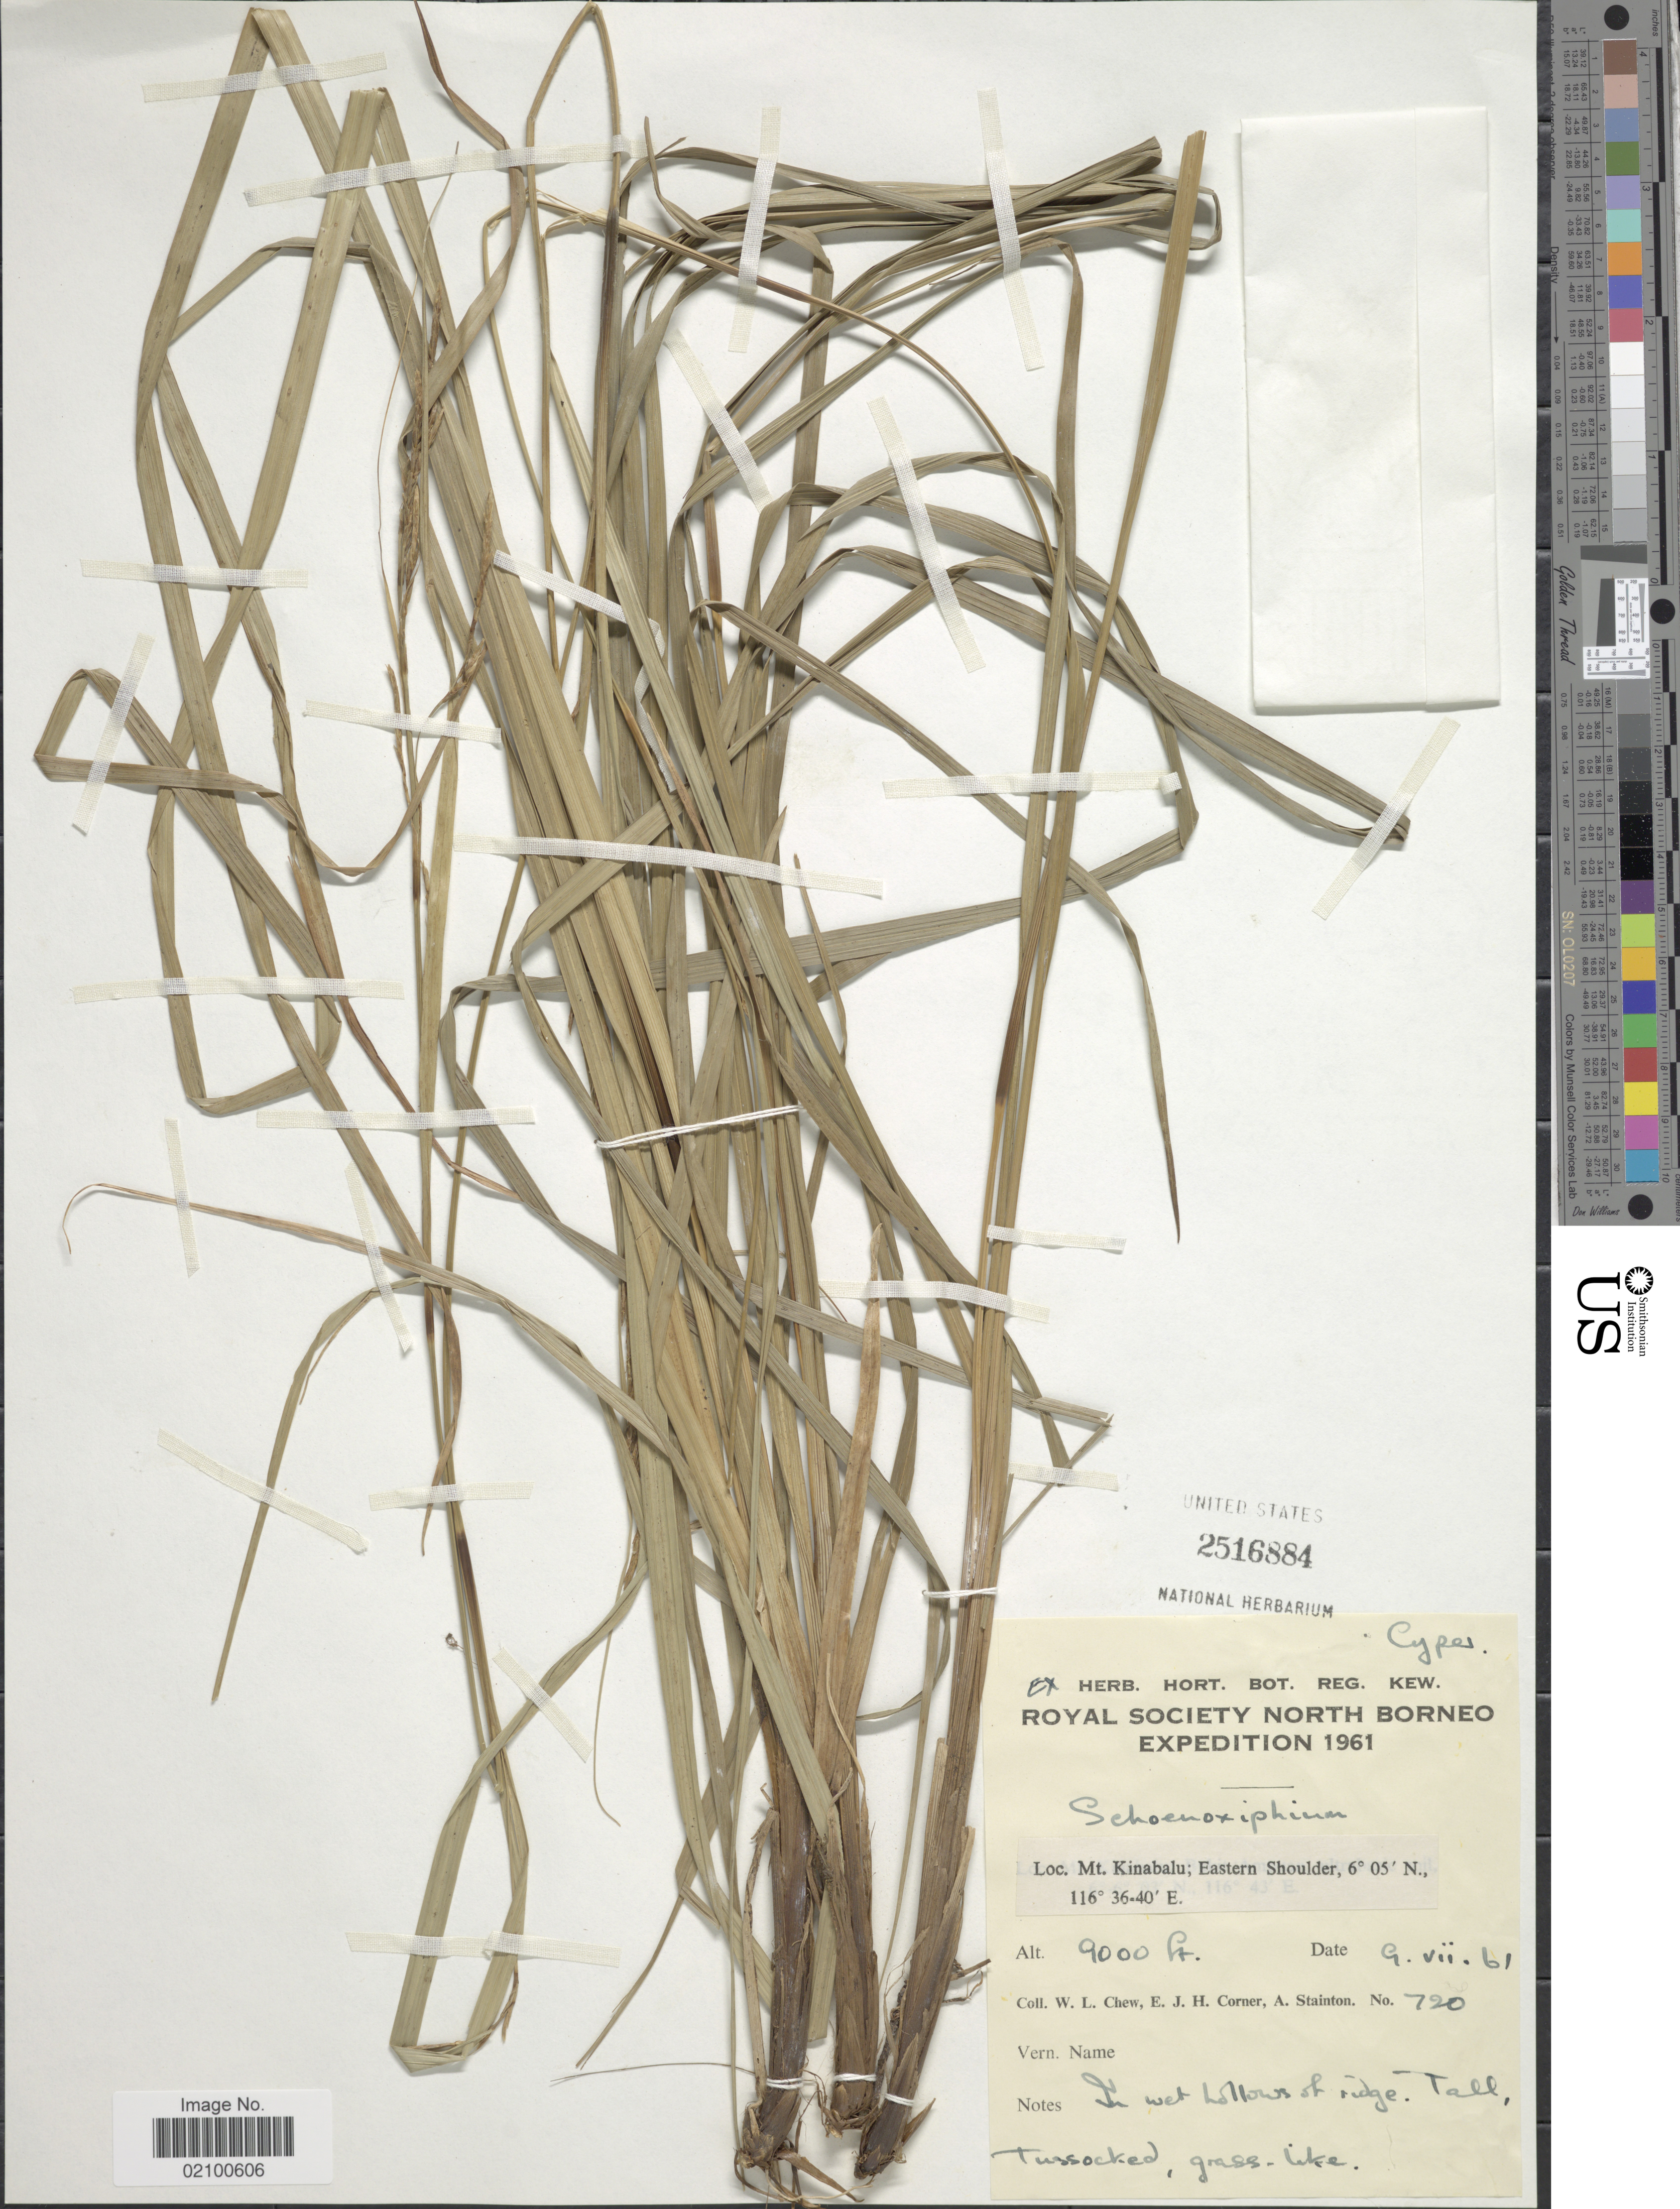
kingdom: Plantae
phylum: Tracheophyta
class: Liliopsida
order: Poales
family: Cyperaceae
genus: Carex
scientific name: Carex perakensis var. perakensis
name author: C.B. Clarke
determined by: Nooteboom, H. P.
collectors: W. Chew, E. Corner & A. Stainton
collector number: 720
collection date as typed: Transcribed d/m/y: 9/7/61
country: Malaysia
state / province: Sabah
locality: North Borneo, Mt. Kinabalu, Eastern Shoulder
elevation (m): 2743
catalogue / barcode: US 2516884